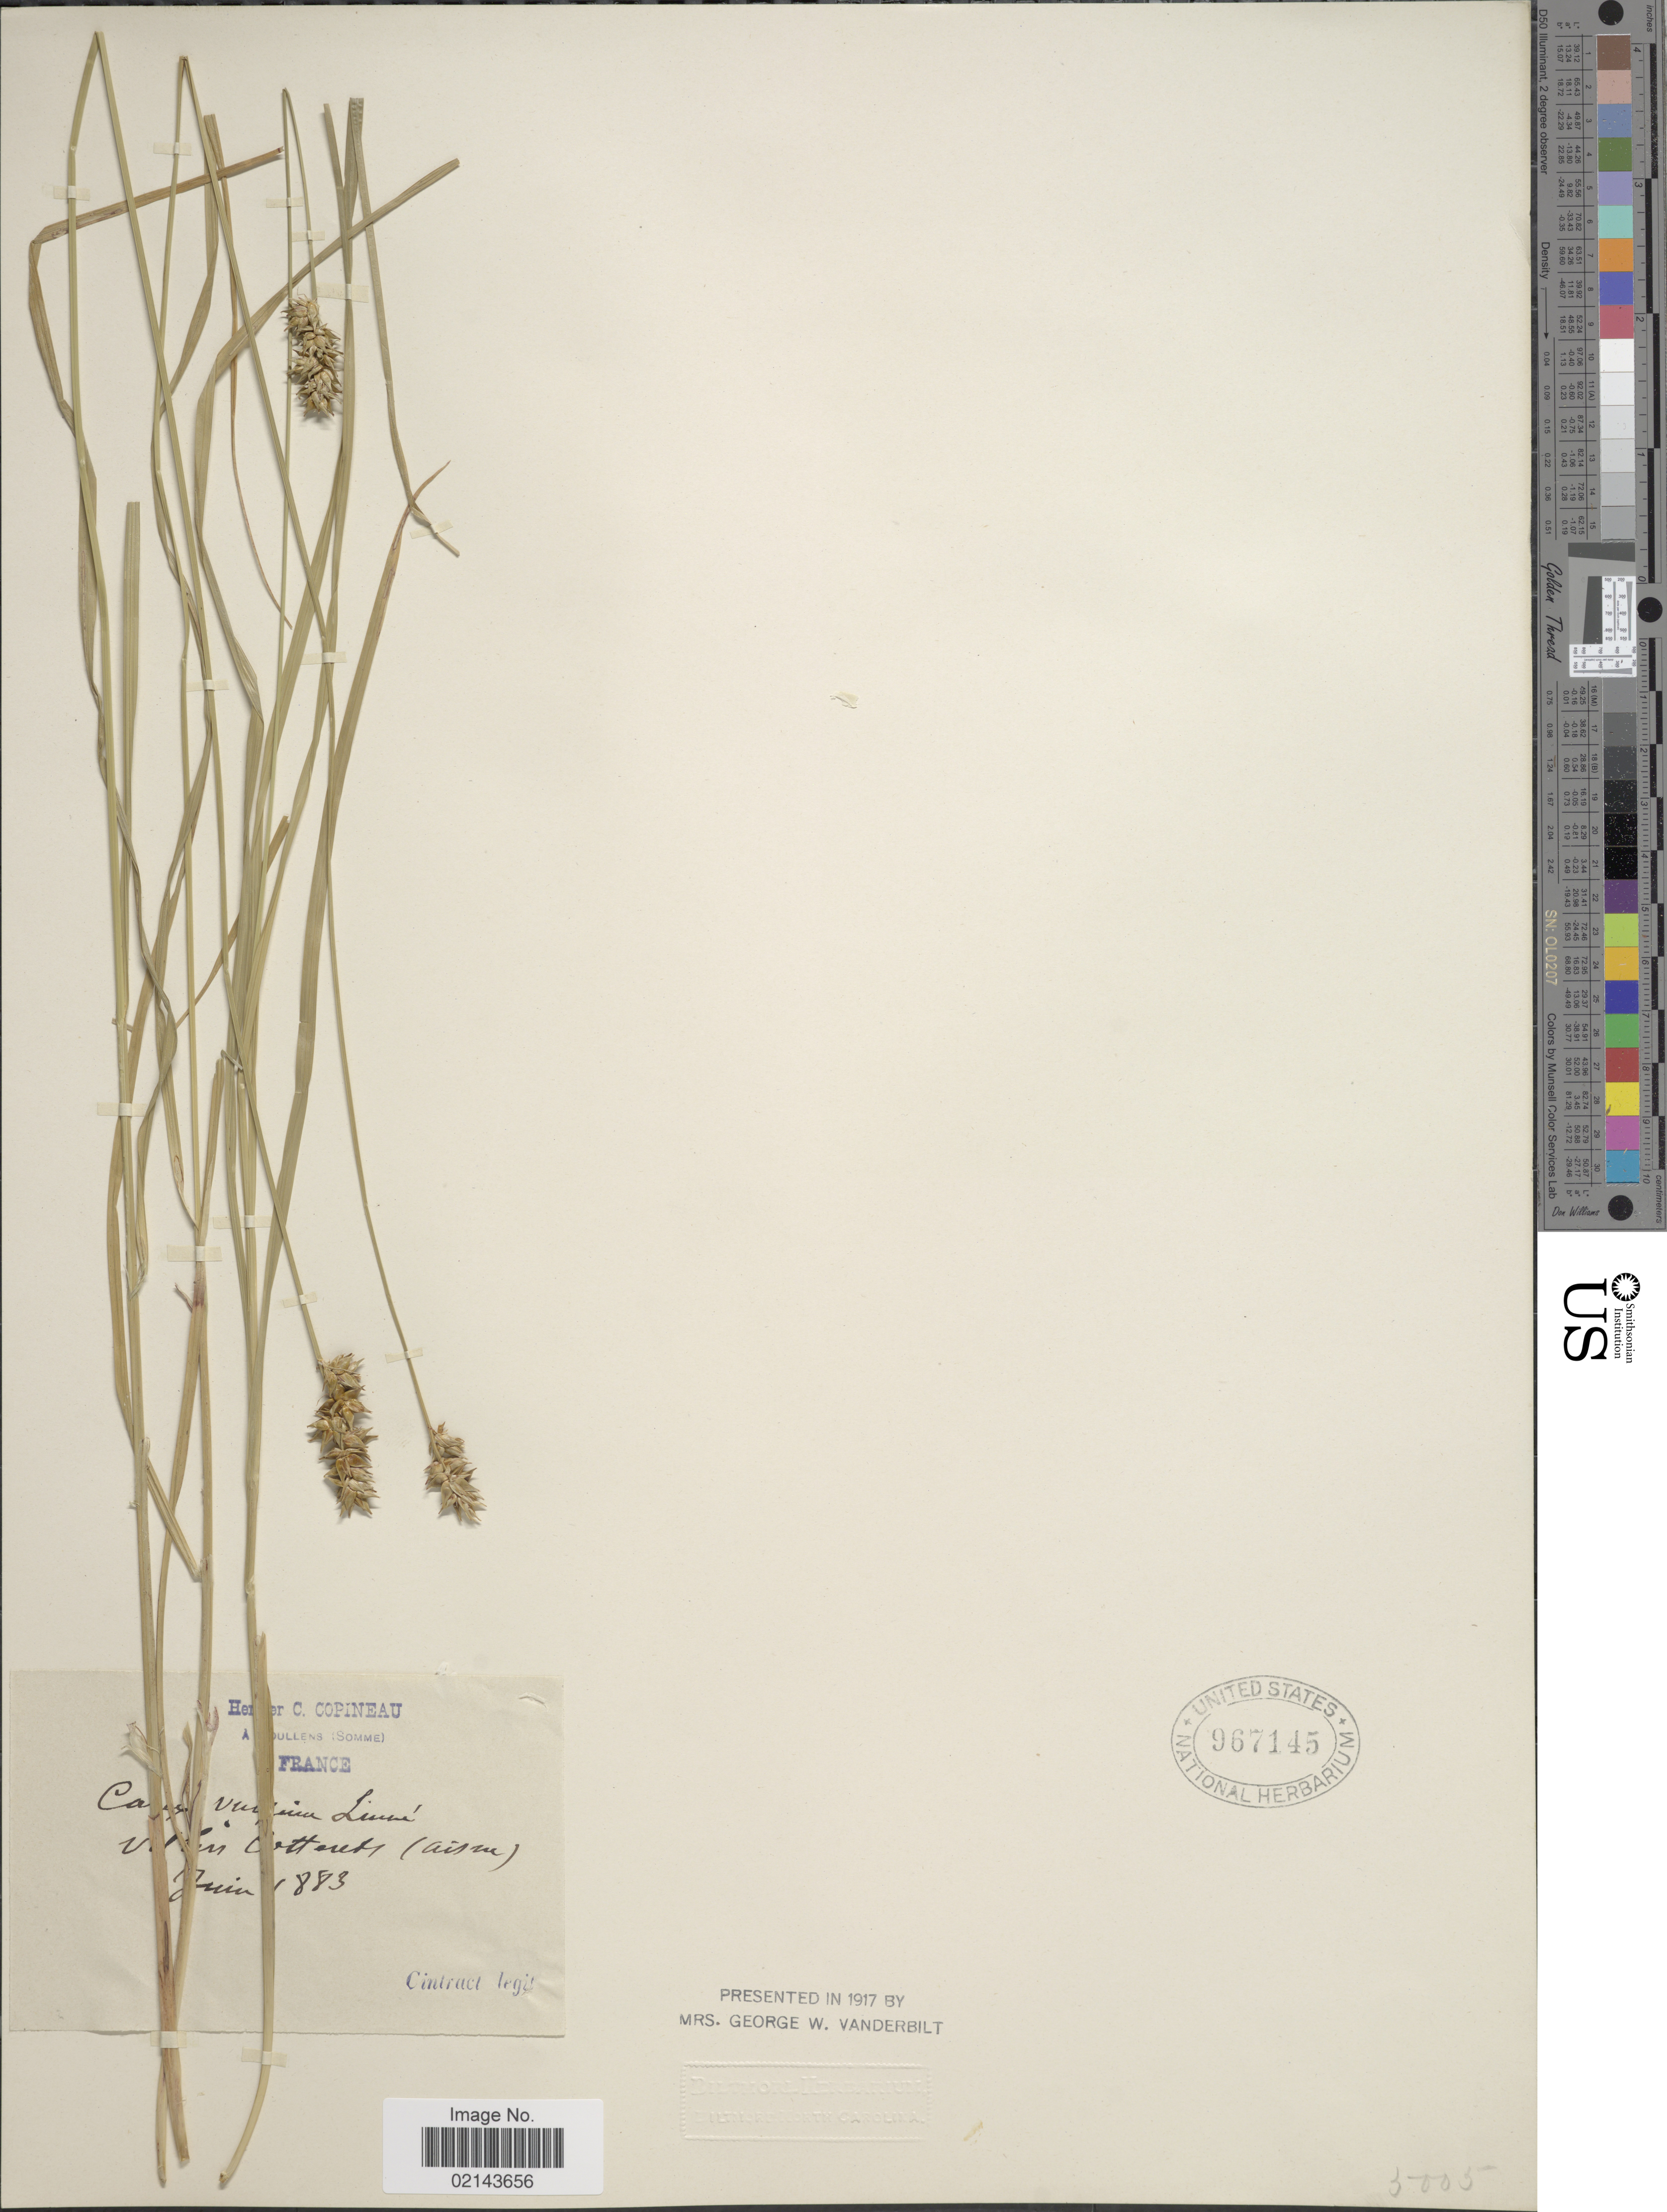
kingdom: Plantae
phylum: Tracheophyta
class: Liliopsida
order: Poales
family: Cyperaceae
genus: Carex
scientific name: Carex vulpina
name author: L.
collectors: Cintract, --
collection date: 1883-06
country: France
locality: [illegible text] ttants (Aisne)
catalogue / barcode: US 967145